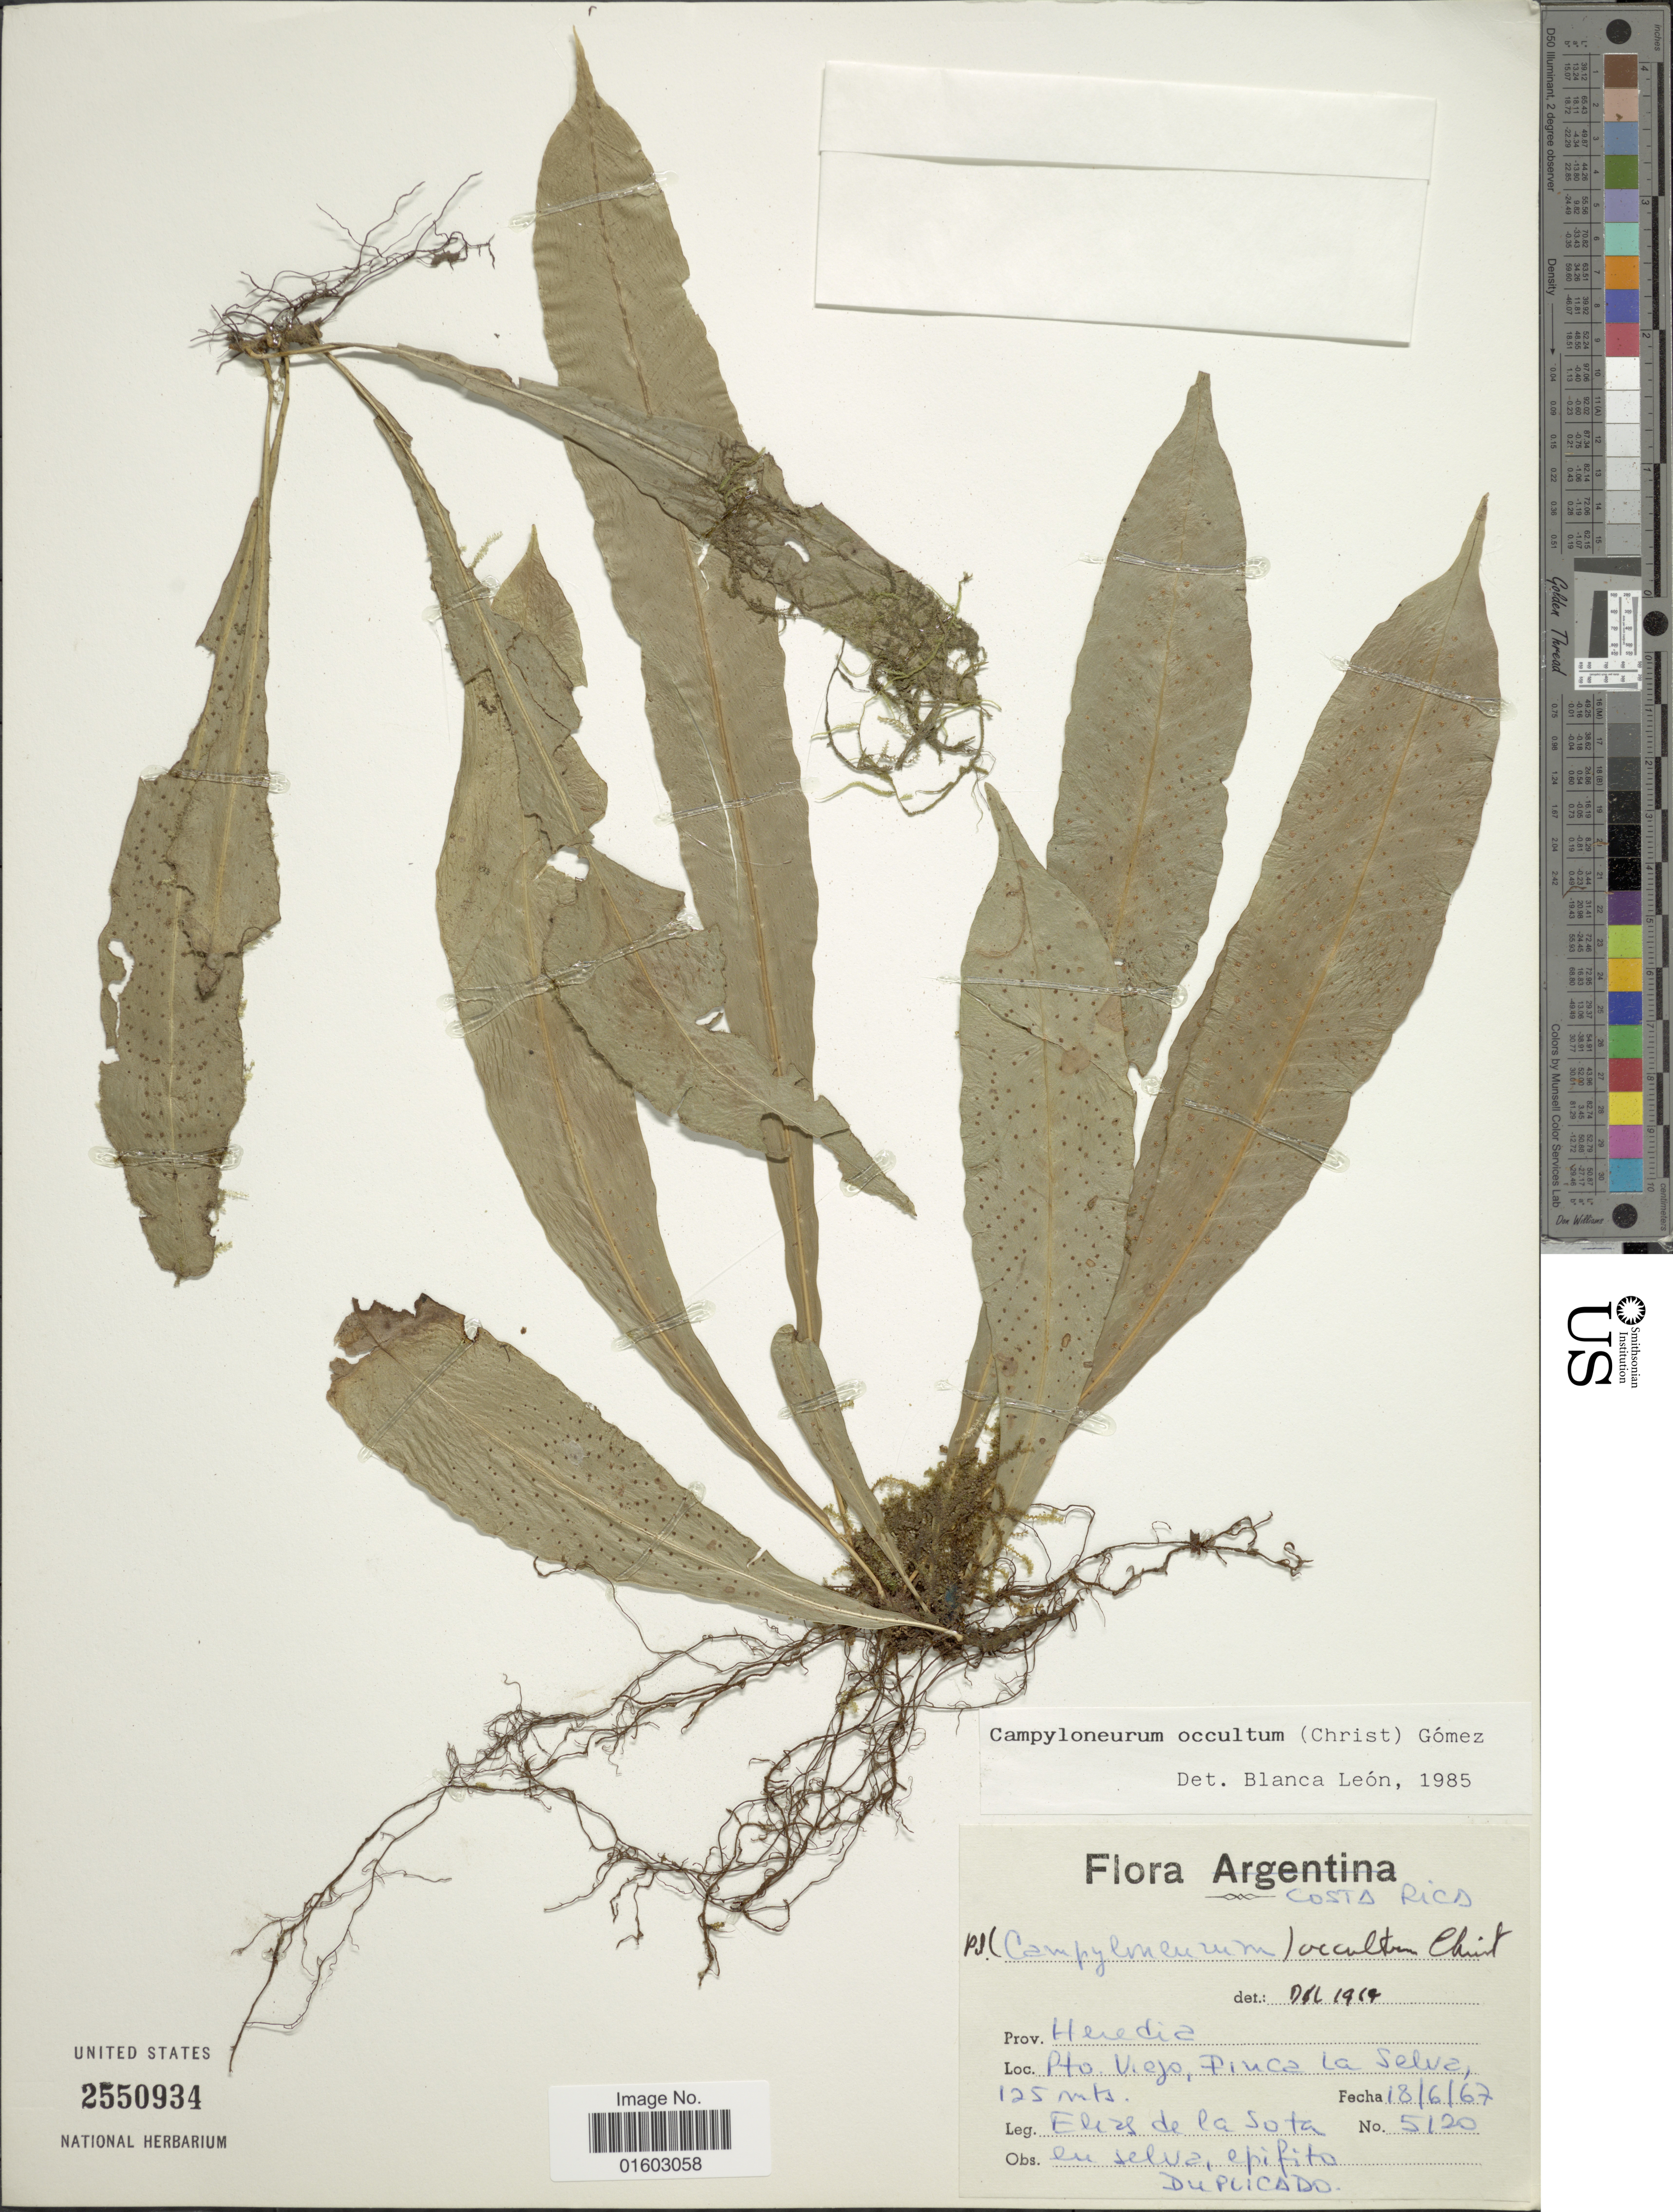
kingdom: Plantae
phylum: Tracheophyta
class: Polypodiopsida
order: Polypodiales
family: Polypodiaceae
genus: Campyloneurum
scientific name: Campyloneurum occultum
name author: (Christ) M. Mey. ex Lellinger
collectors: E. R. de la Sota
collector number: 5120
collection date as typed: Transcribed d/m/y: 18/6/67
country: Costa Rica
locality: Pto. Viejo, Finca La Selva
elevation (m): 125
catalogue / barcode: US 2550934